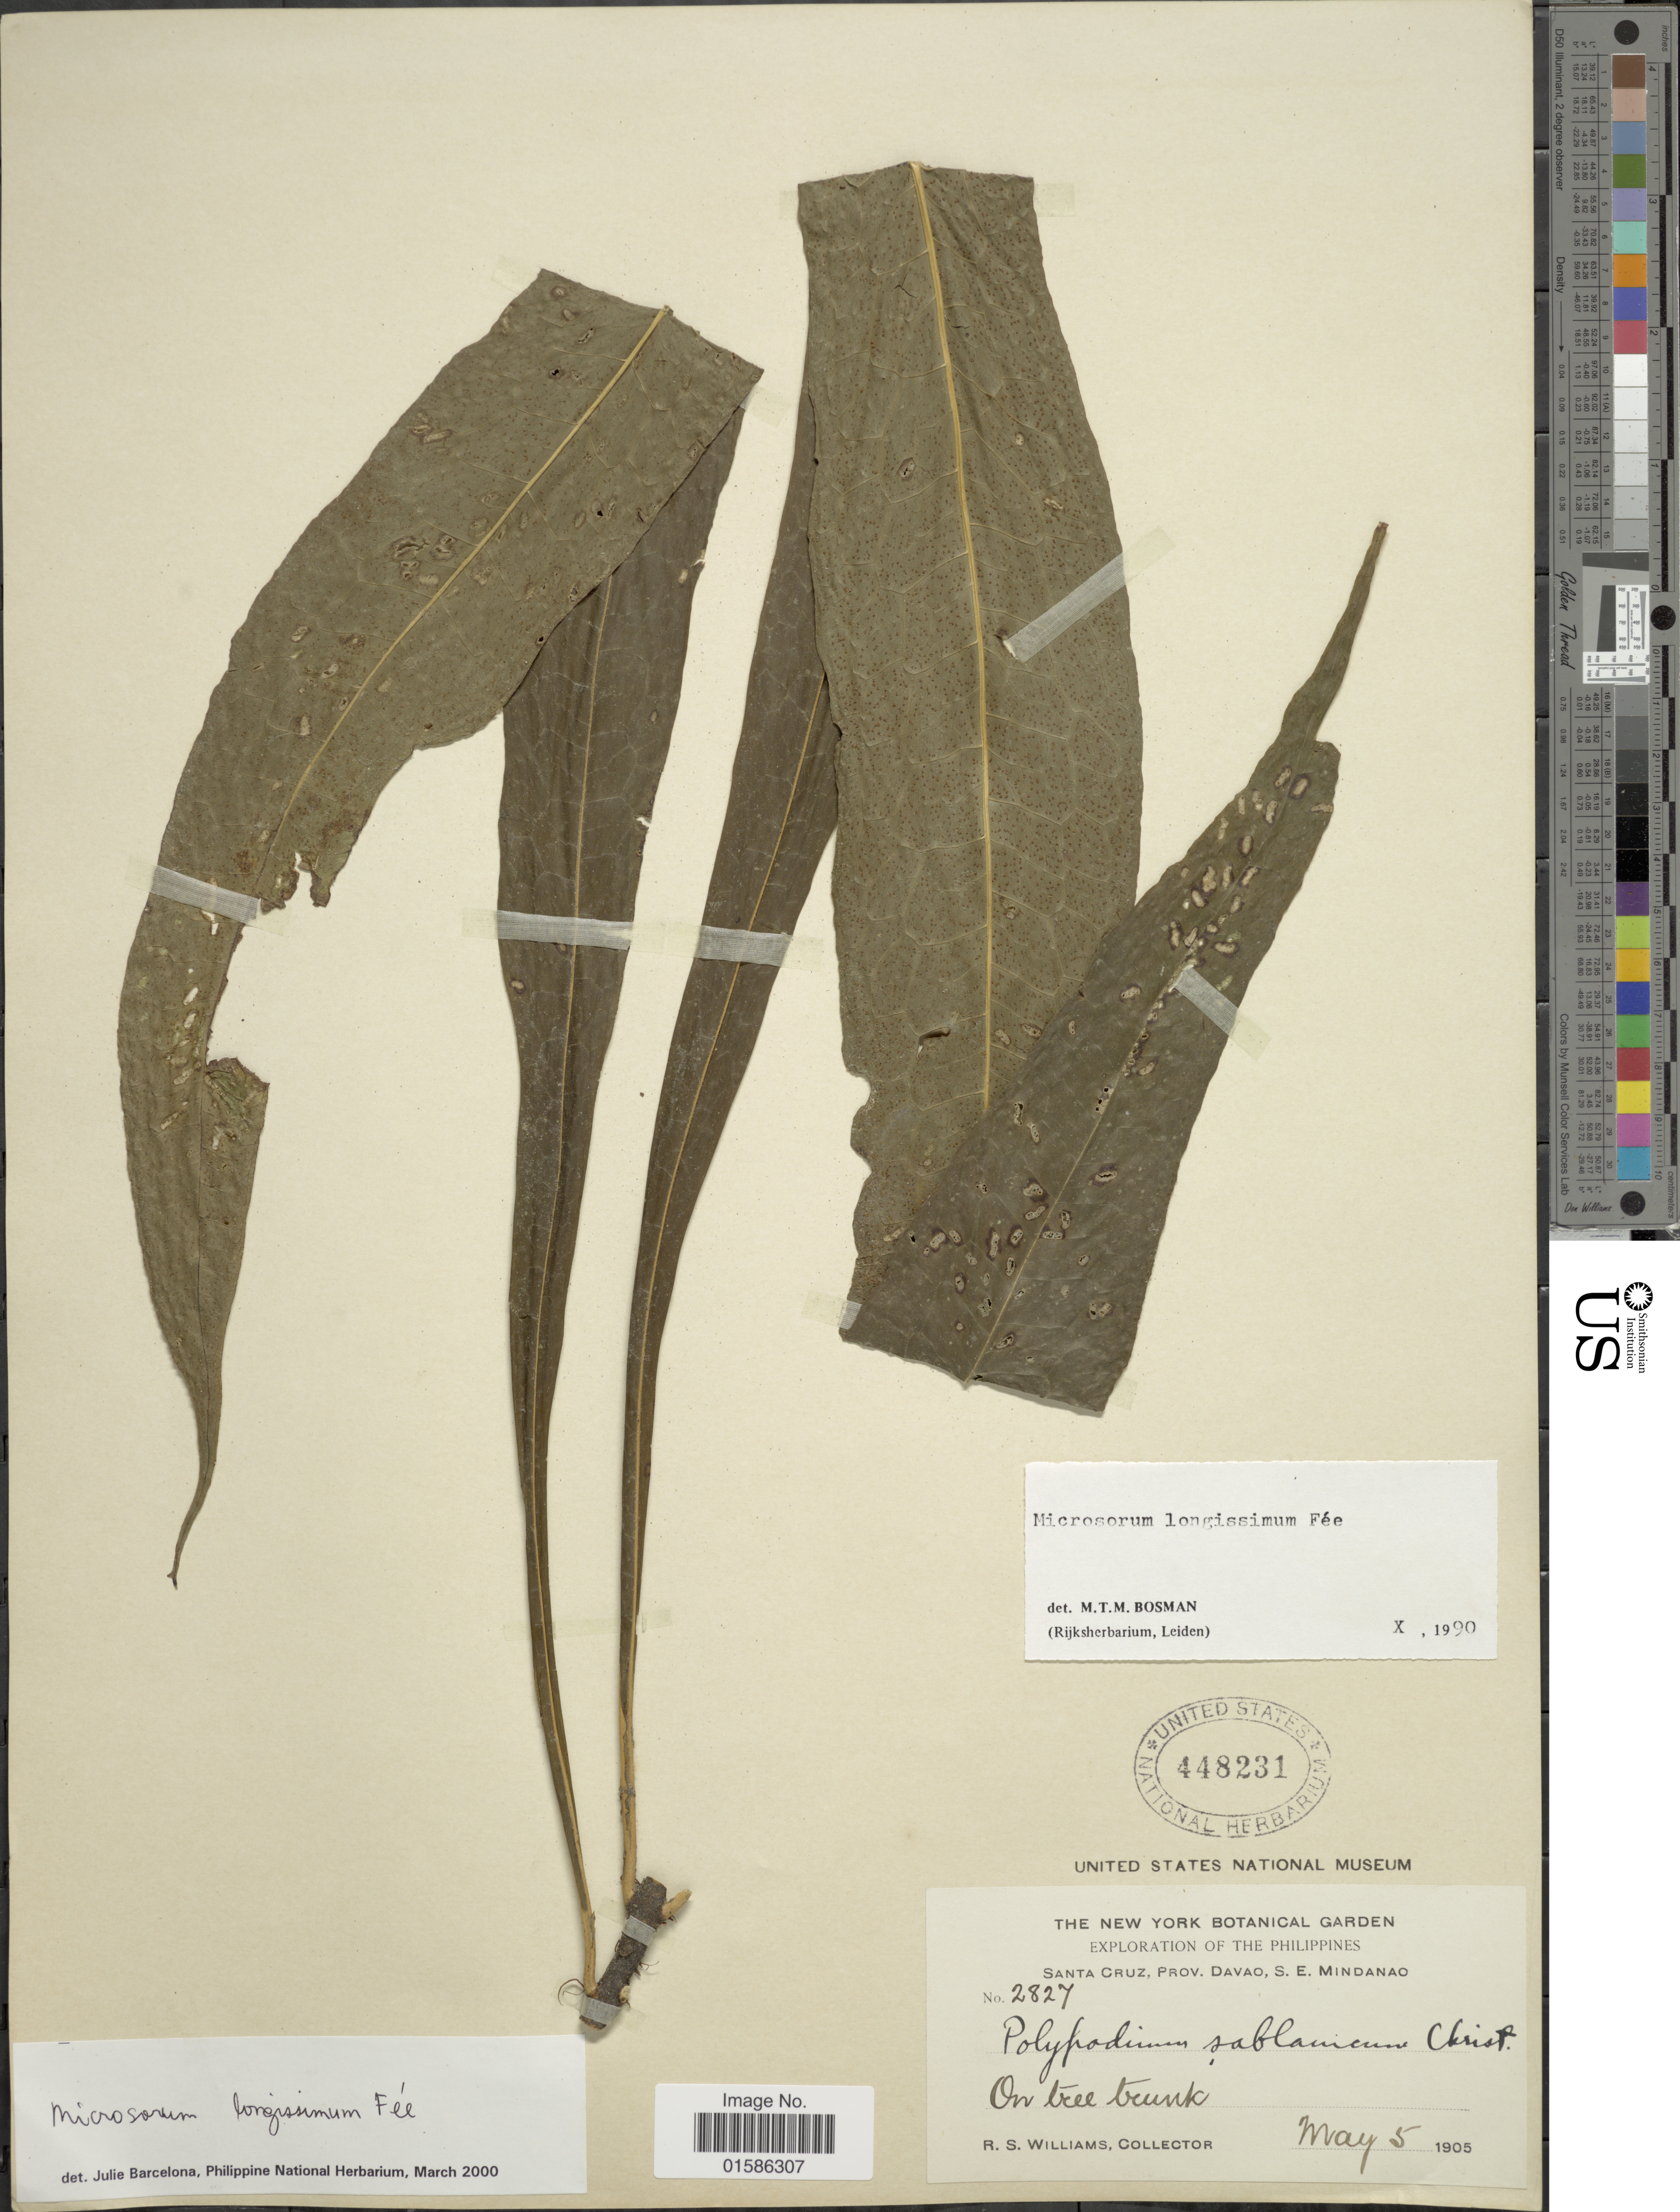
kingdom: Plantae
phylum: Tracheophyta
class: Polypodiopsida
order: Polypodiales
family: Polypodiaceae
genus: Microsorum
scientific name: Microsorum longissimum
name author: Fée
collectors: R. S. Williams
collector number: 2827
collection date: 1905-05-05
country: Philippines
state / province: Davao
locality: Santa Cruz, S.E. Mindanao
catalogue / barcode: US 448231